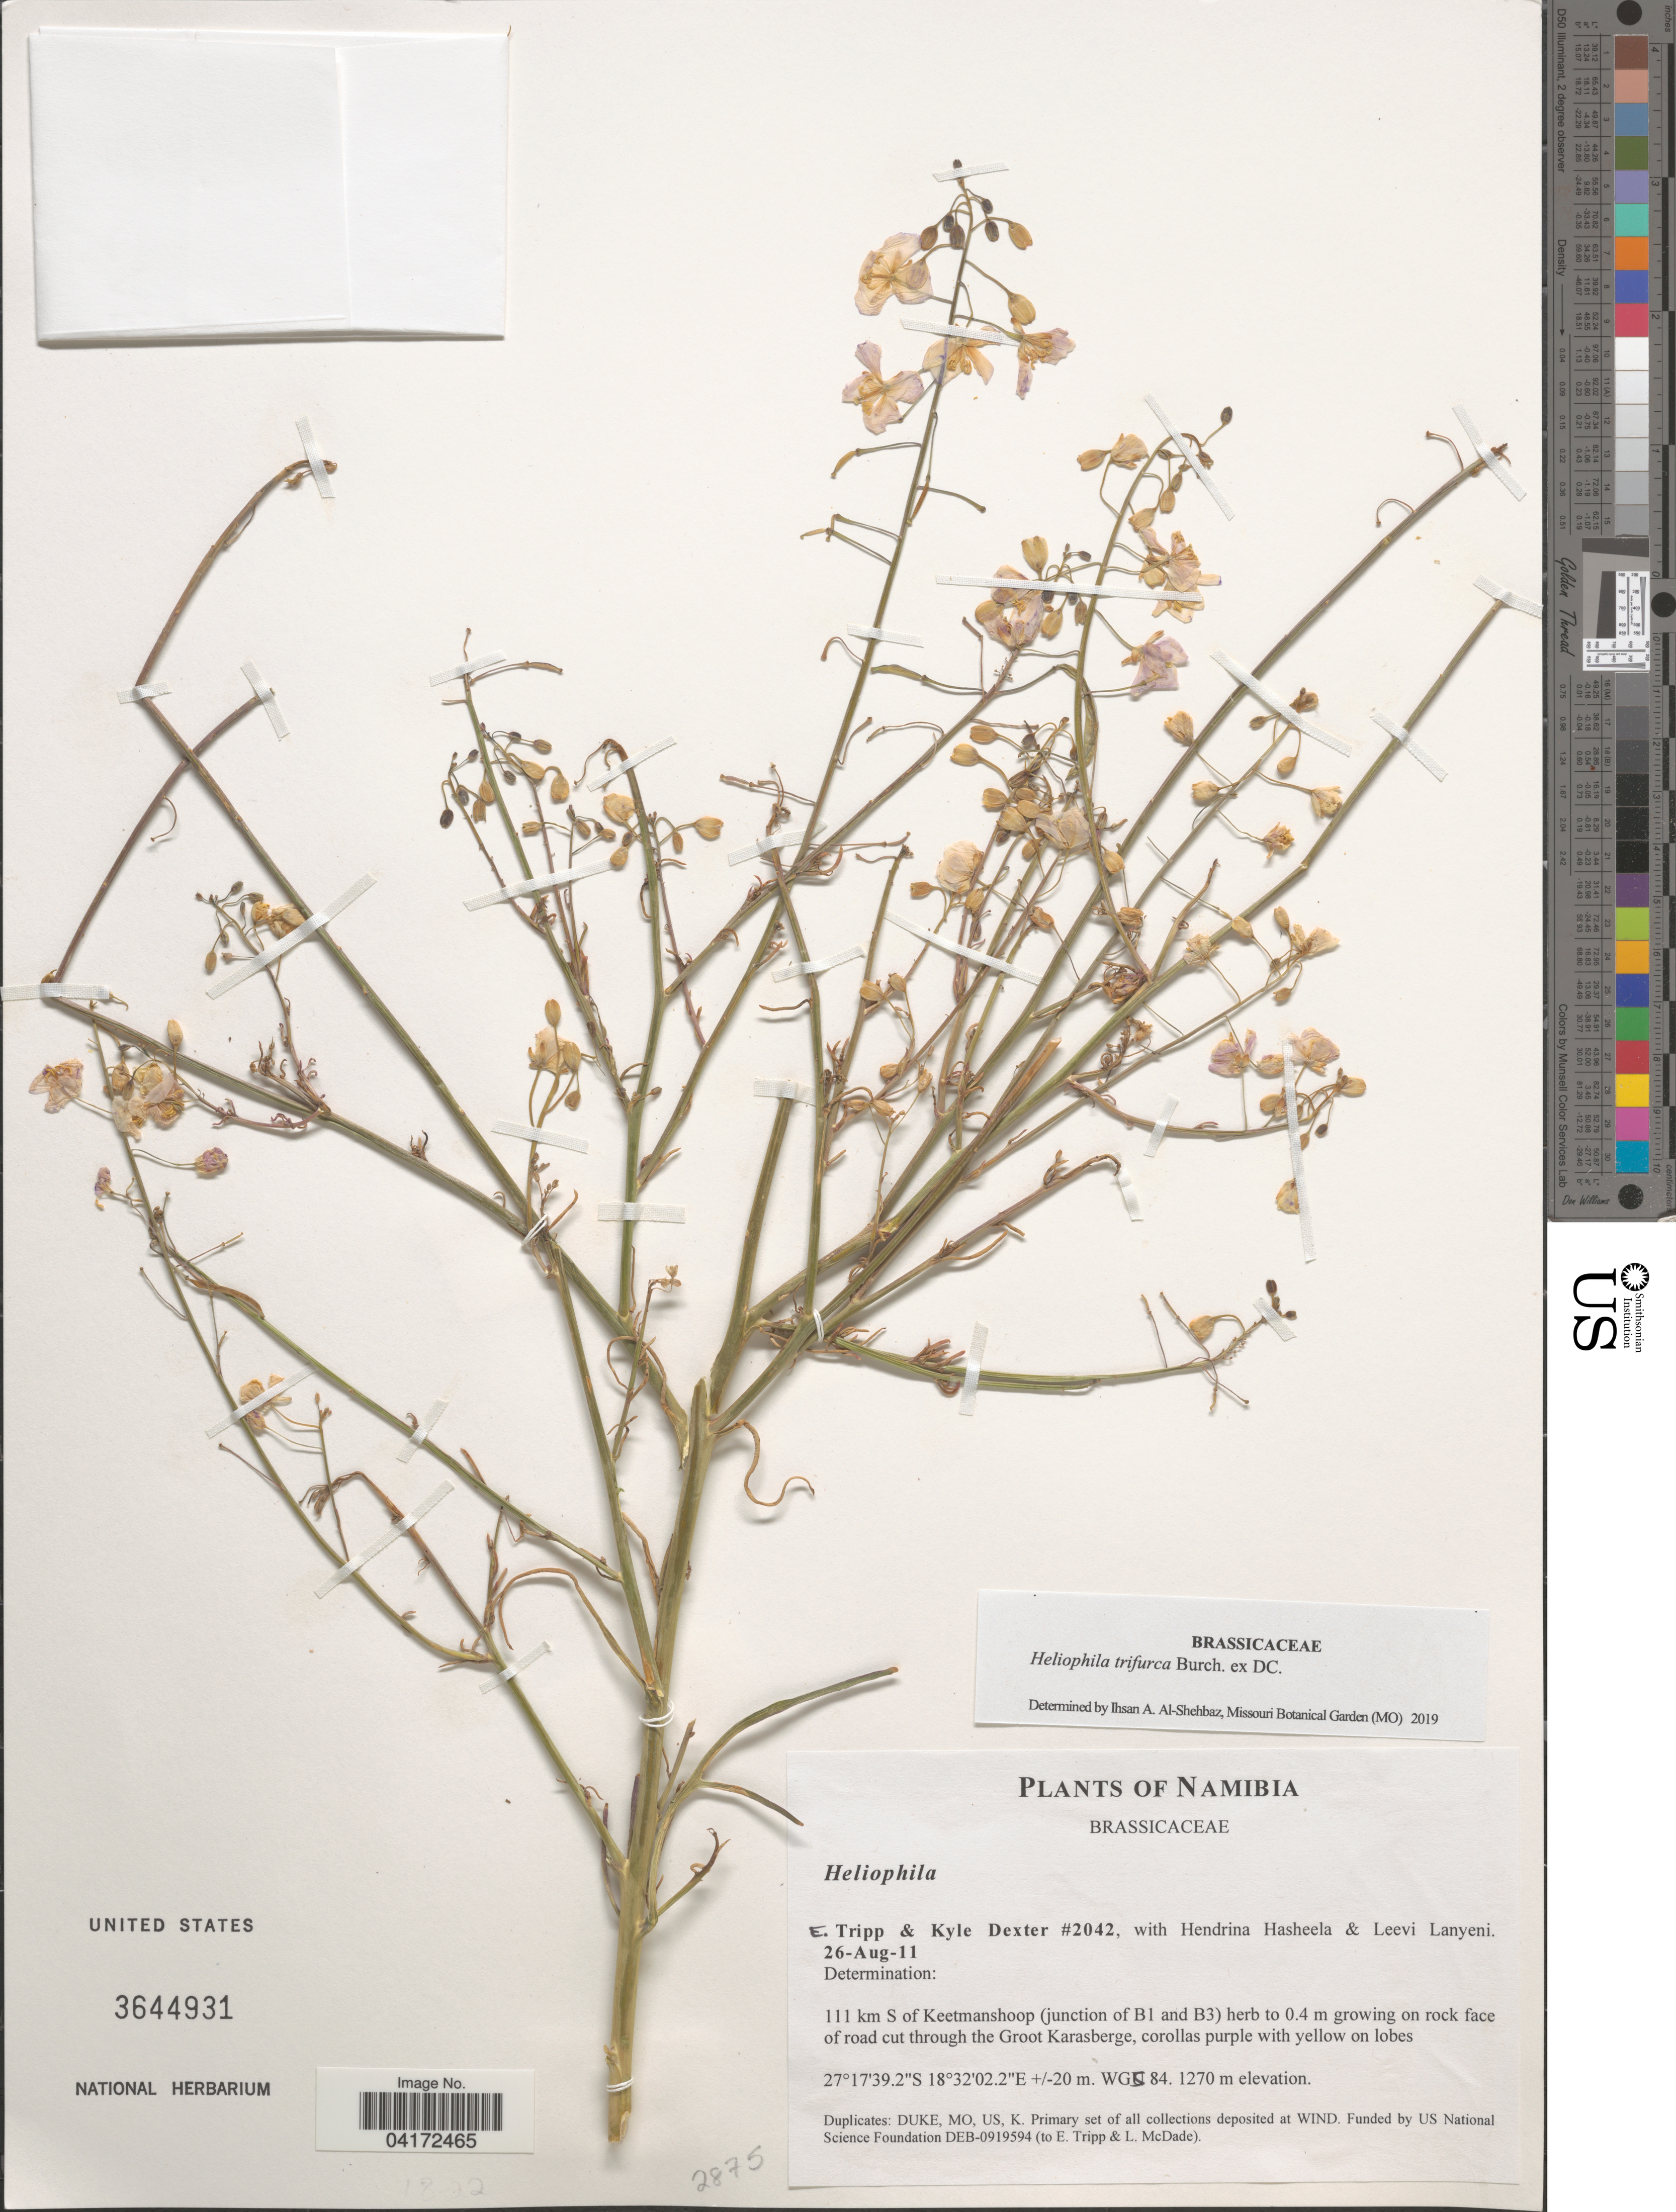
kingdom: Plantae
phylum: Tracheophyta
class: Magnoliopsida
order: Brassicales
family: Brassicaceae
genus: Heliophila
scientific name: Heliophila trifurca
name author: Burch. ex DC.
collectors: E. Tripp, K. Dexter, H. Hasheela & L. Lanyeni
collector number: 2042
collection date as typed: Transcribed d/m/y: 16/8/11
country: Namibia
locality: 111 km S of Keetmanshoop (junction of B1 and B3) herb to 0.4 m growing on rock face of road cut through the Groot Karasberge. +/-20 m. WGS 84.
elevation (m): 1270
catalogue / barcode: US 3644931